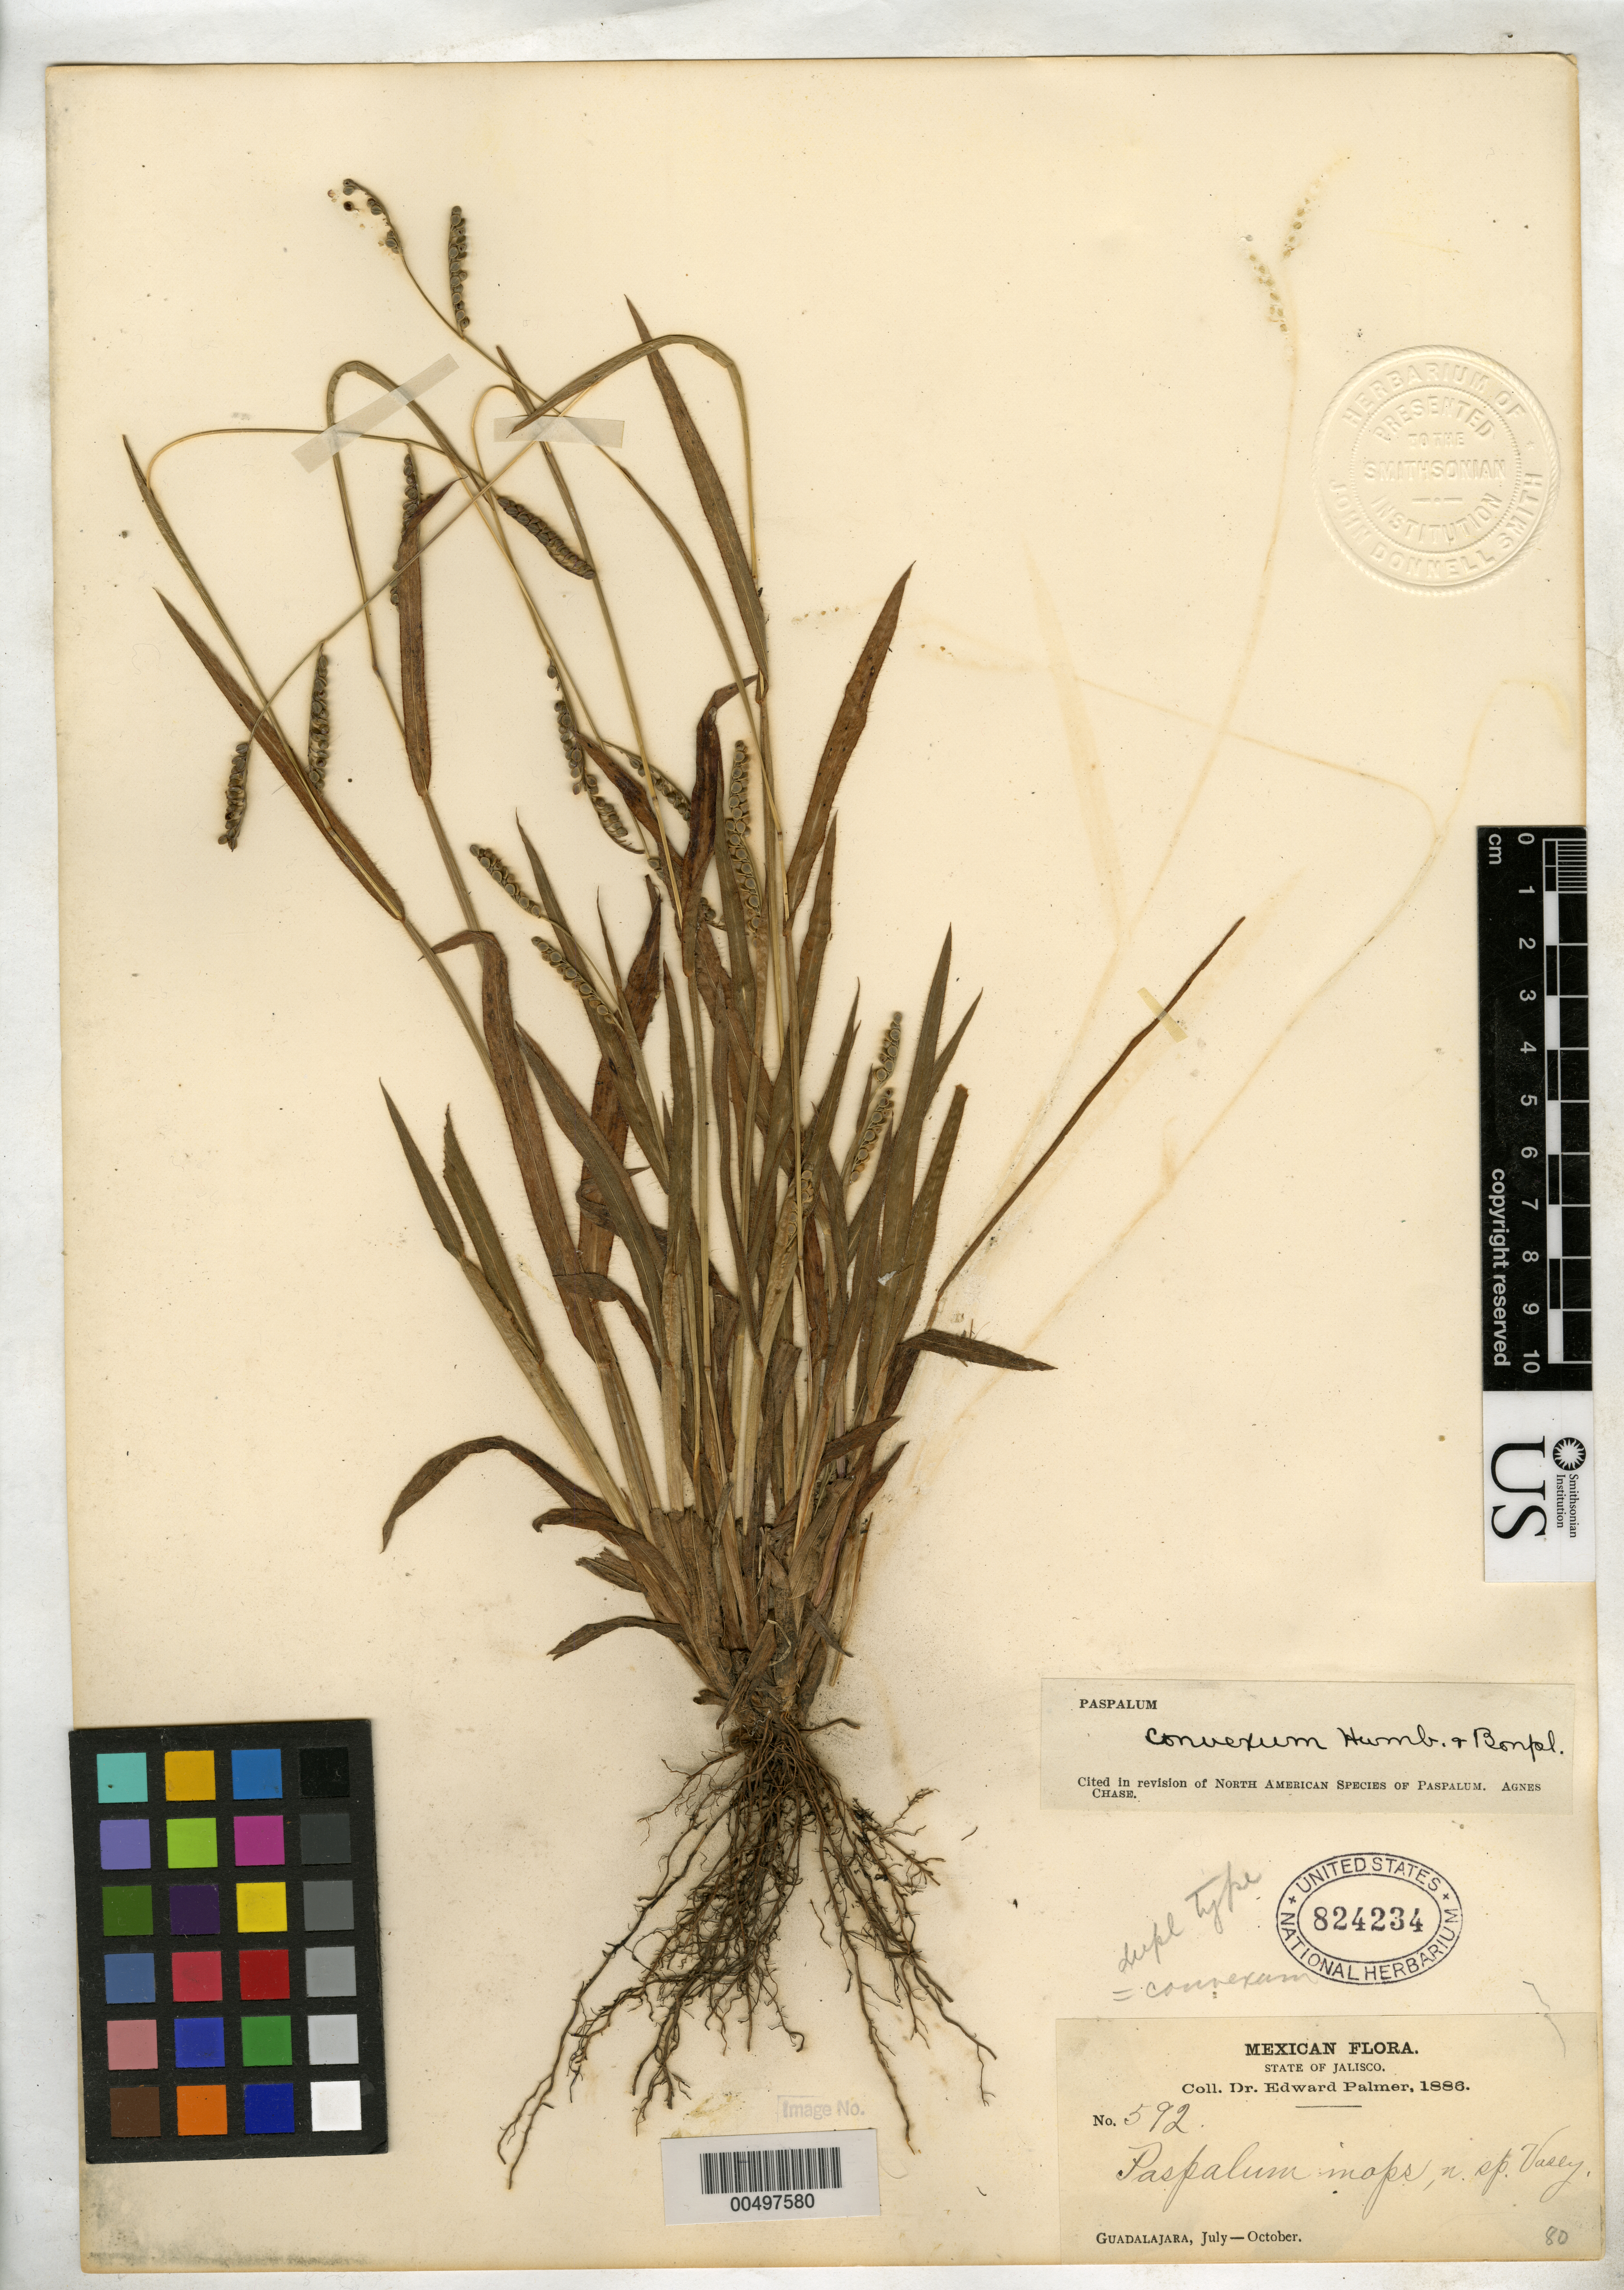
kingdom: Plantae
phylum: Tracheophyta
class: Liliopsida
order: Poales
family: Poaceae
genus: Paspalum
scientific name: Paspalum inops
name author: Vasey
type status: Isotype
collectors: E. Palmer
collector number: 592/80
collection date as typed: Jul 1886 to Oct 1886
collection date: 1886-07/1886-10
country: Mexico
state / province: Jalisco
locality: Guadalajara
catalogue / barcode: US 824234